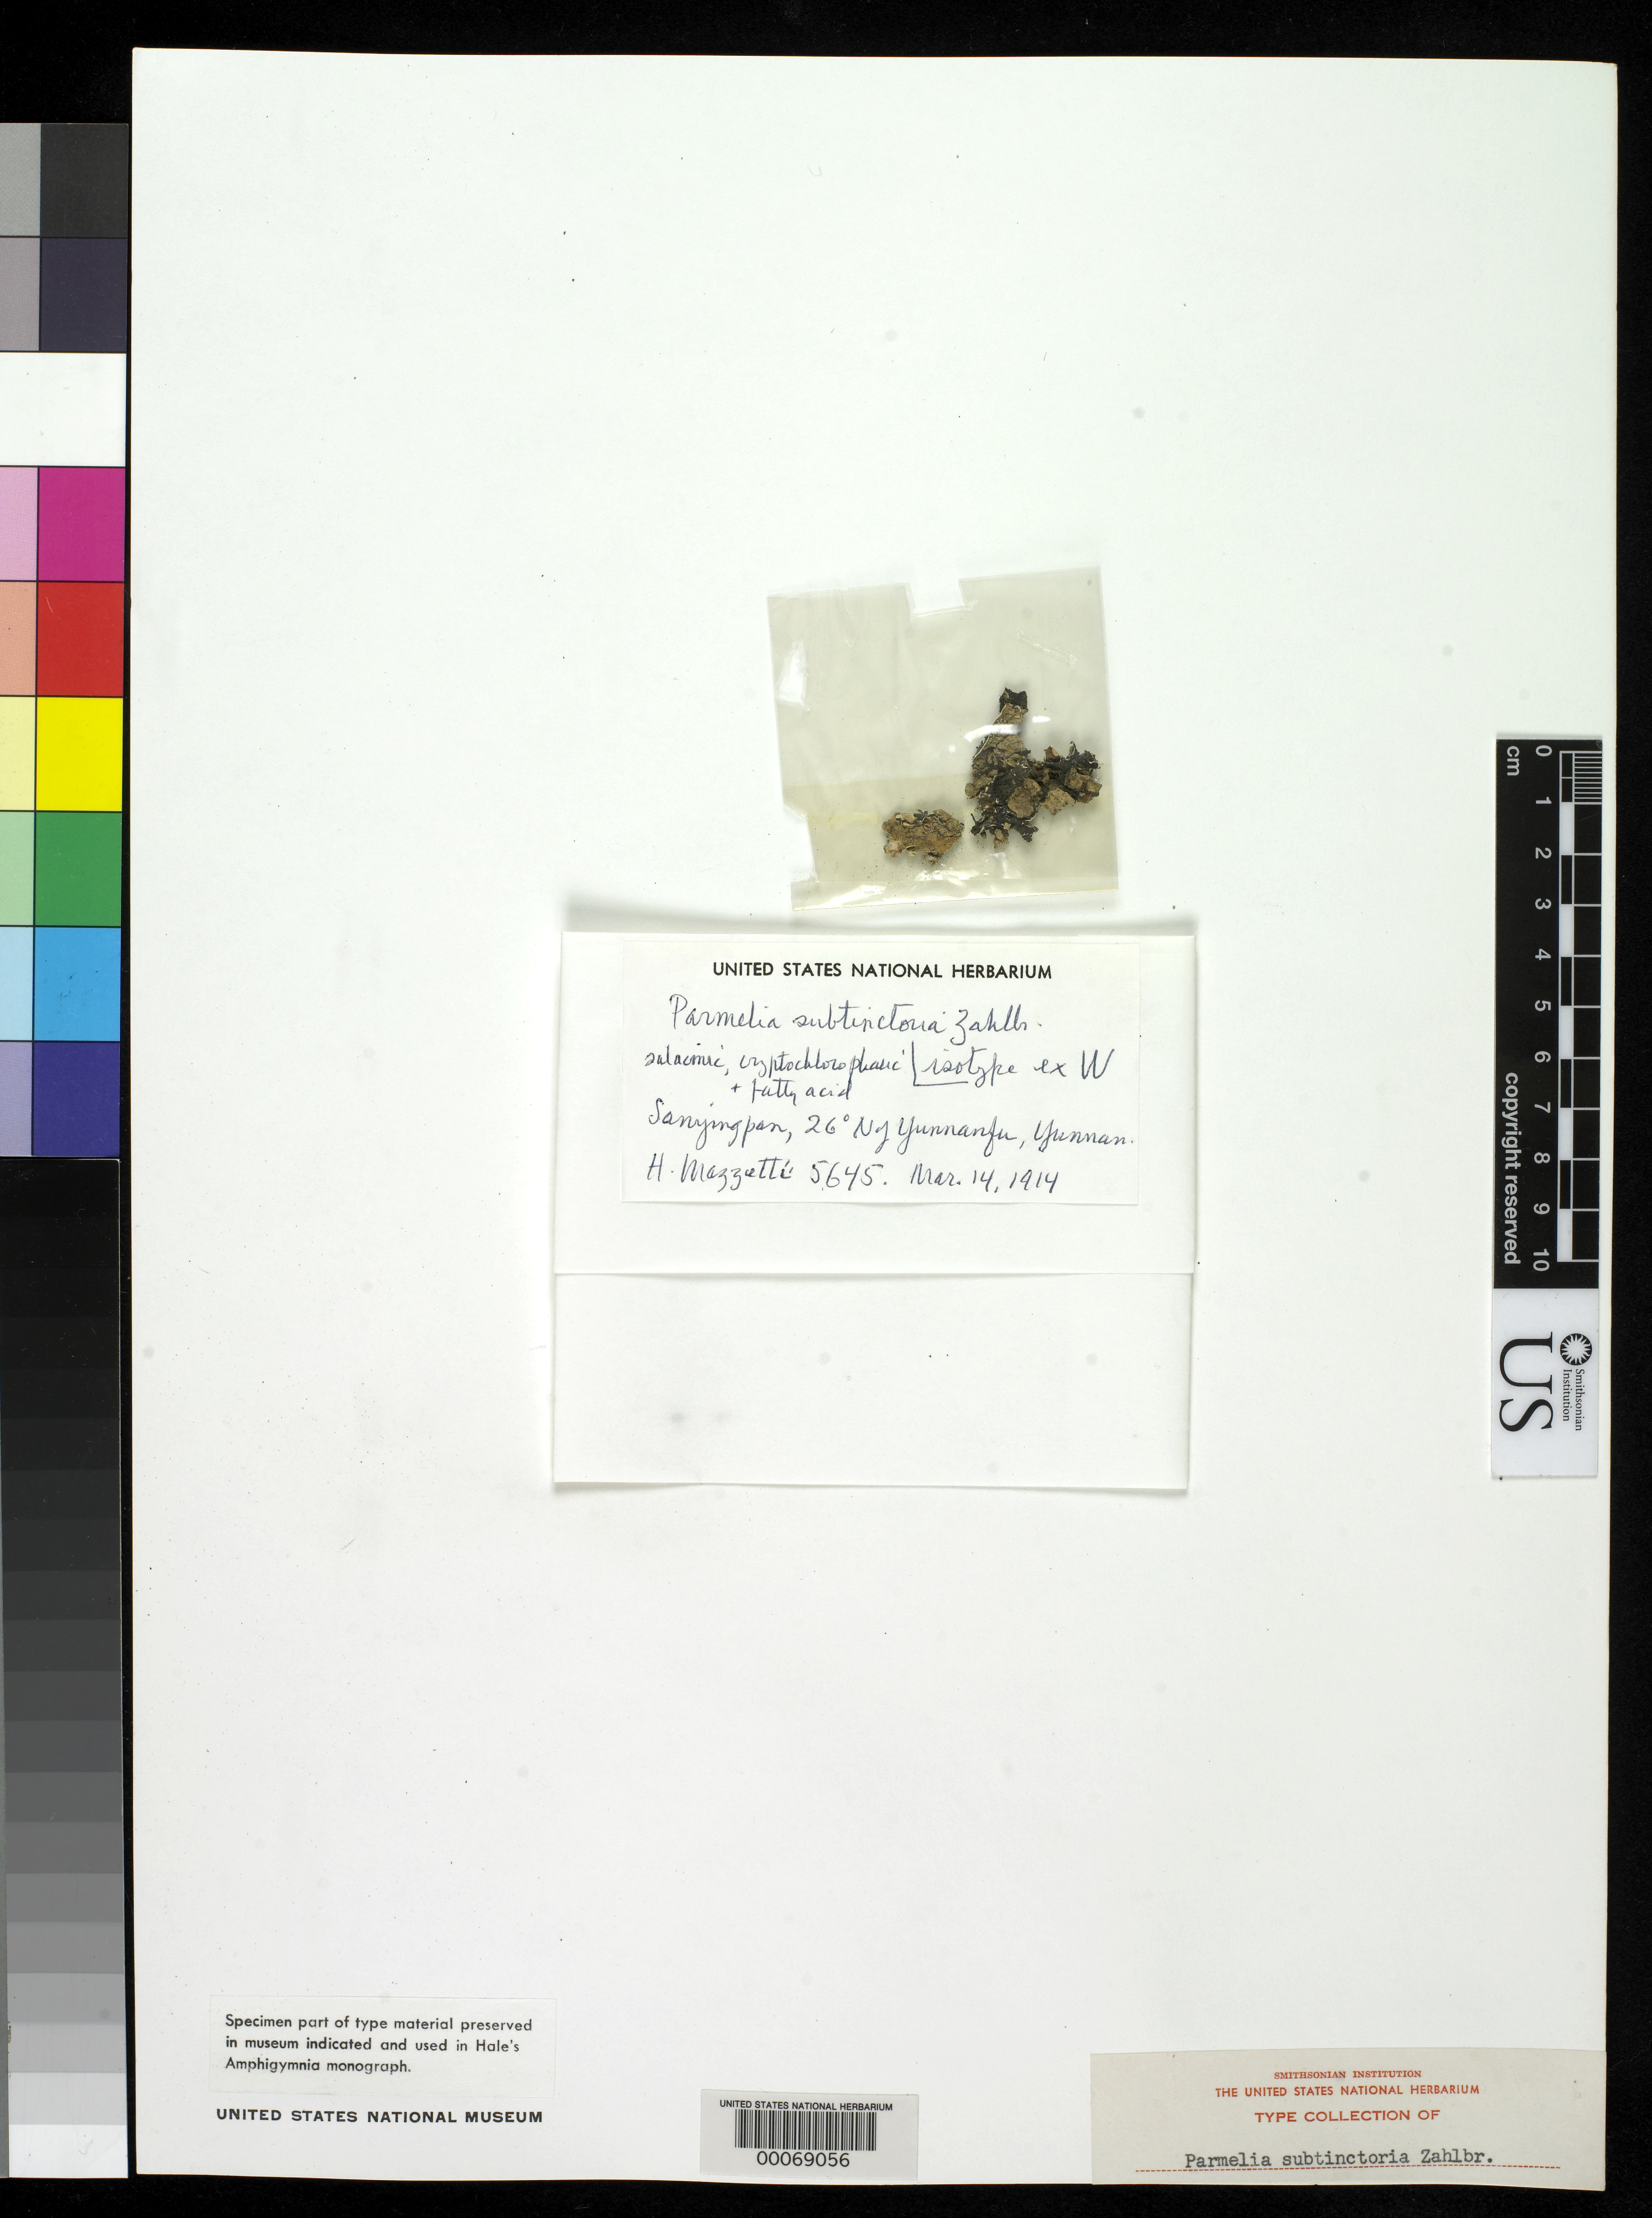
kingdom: Fungi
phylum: Ascomycota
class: Lecanoromycetes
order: Lecanorales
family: Parmeliaceae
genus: Parmelia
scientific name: Parmelia subtinctoria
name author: Zahlbr.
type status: Isotype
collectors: H. Handel-Mazzetti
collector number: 5645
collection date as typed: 14 Mar 1914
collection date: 1914-03-14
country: China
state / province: Yunnan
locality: Sanyingpan, 26 degrees north of Yunnanfu.